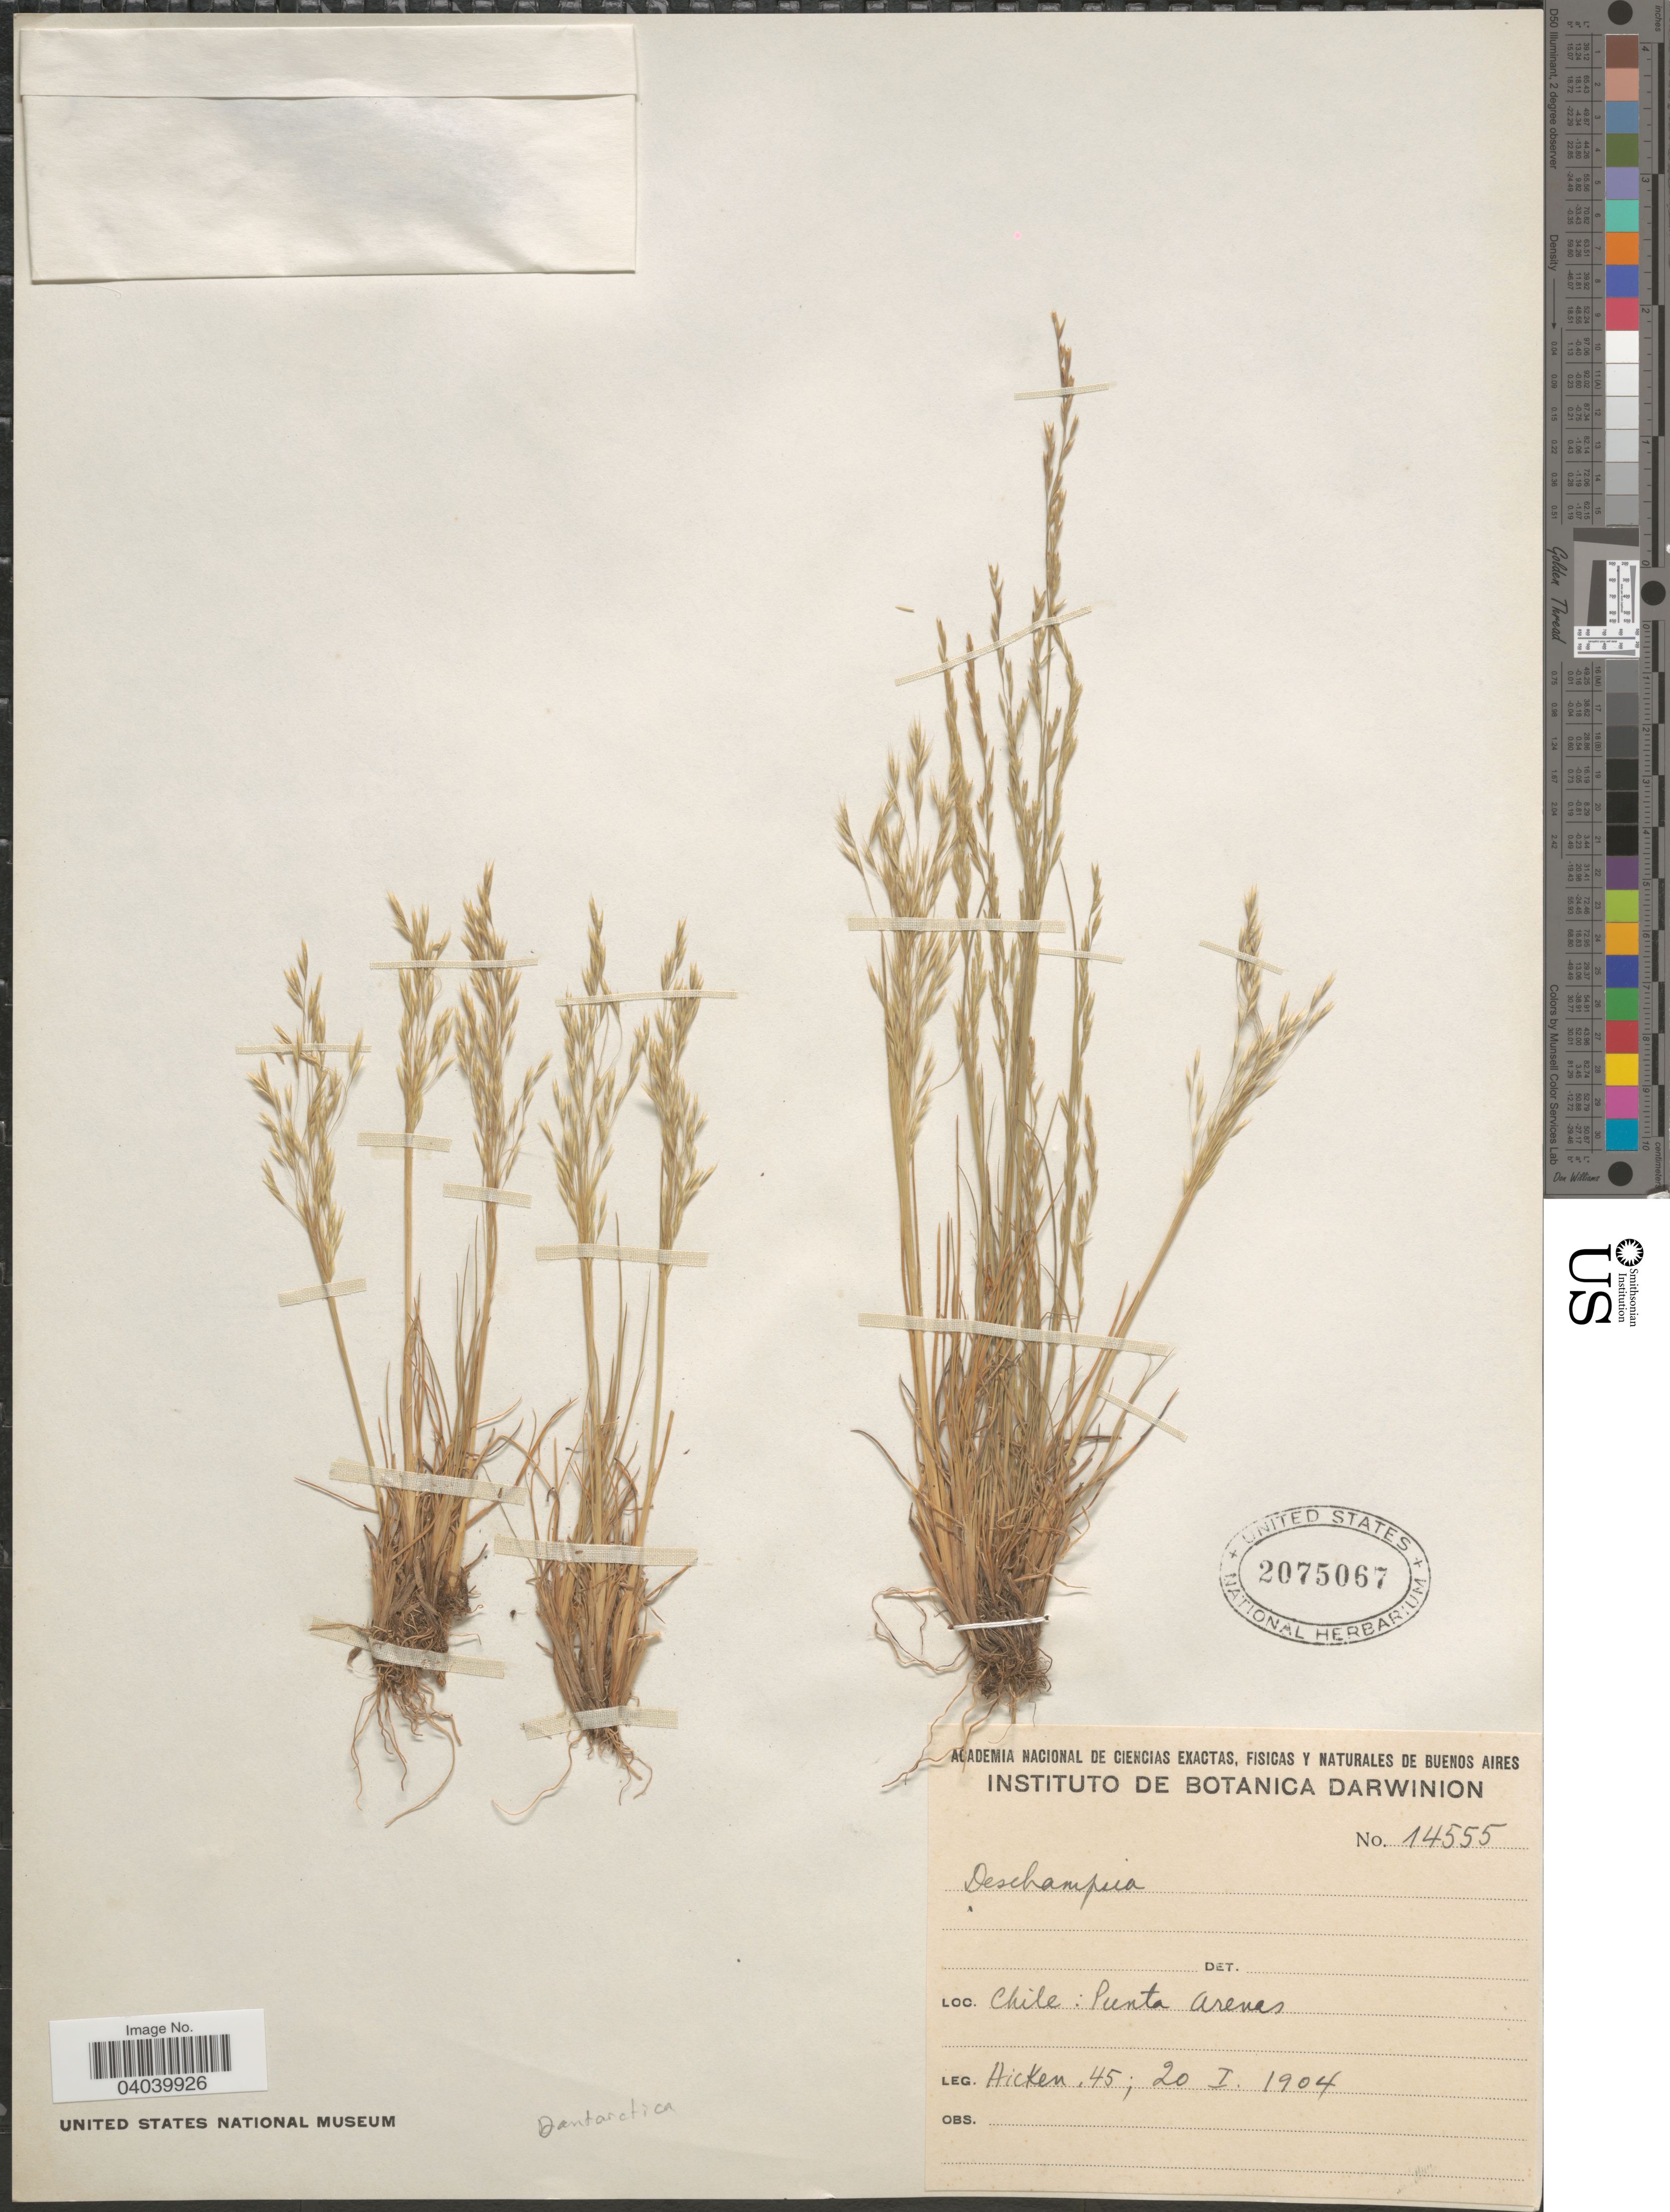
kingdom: Plantae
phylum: Tracheophyta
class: Liliopsida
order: Poales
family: Poaceae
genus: Deschampsia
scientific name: Deschampsia antarctica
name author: É. Desv.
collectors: Hicken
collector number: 14555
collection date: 1904-01-20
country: Chile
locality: Punta Arenas.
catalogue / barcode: US 2075067